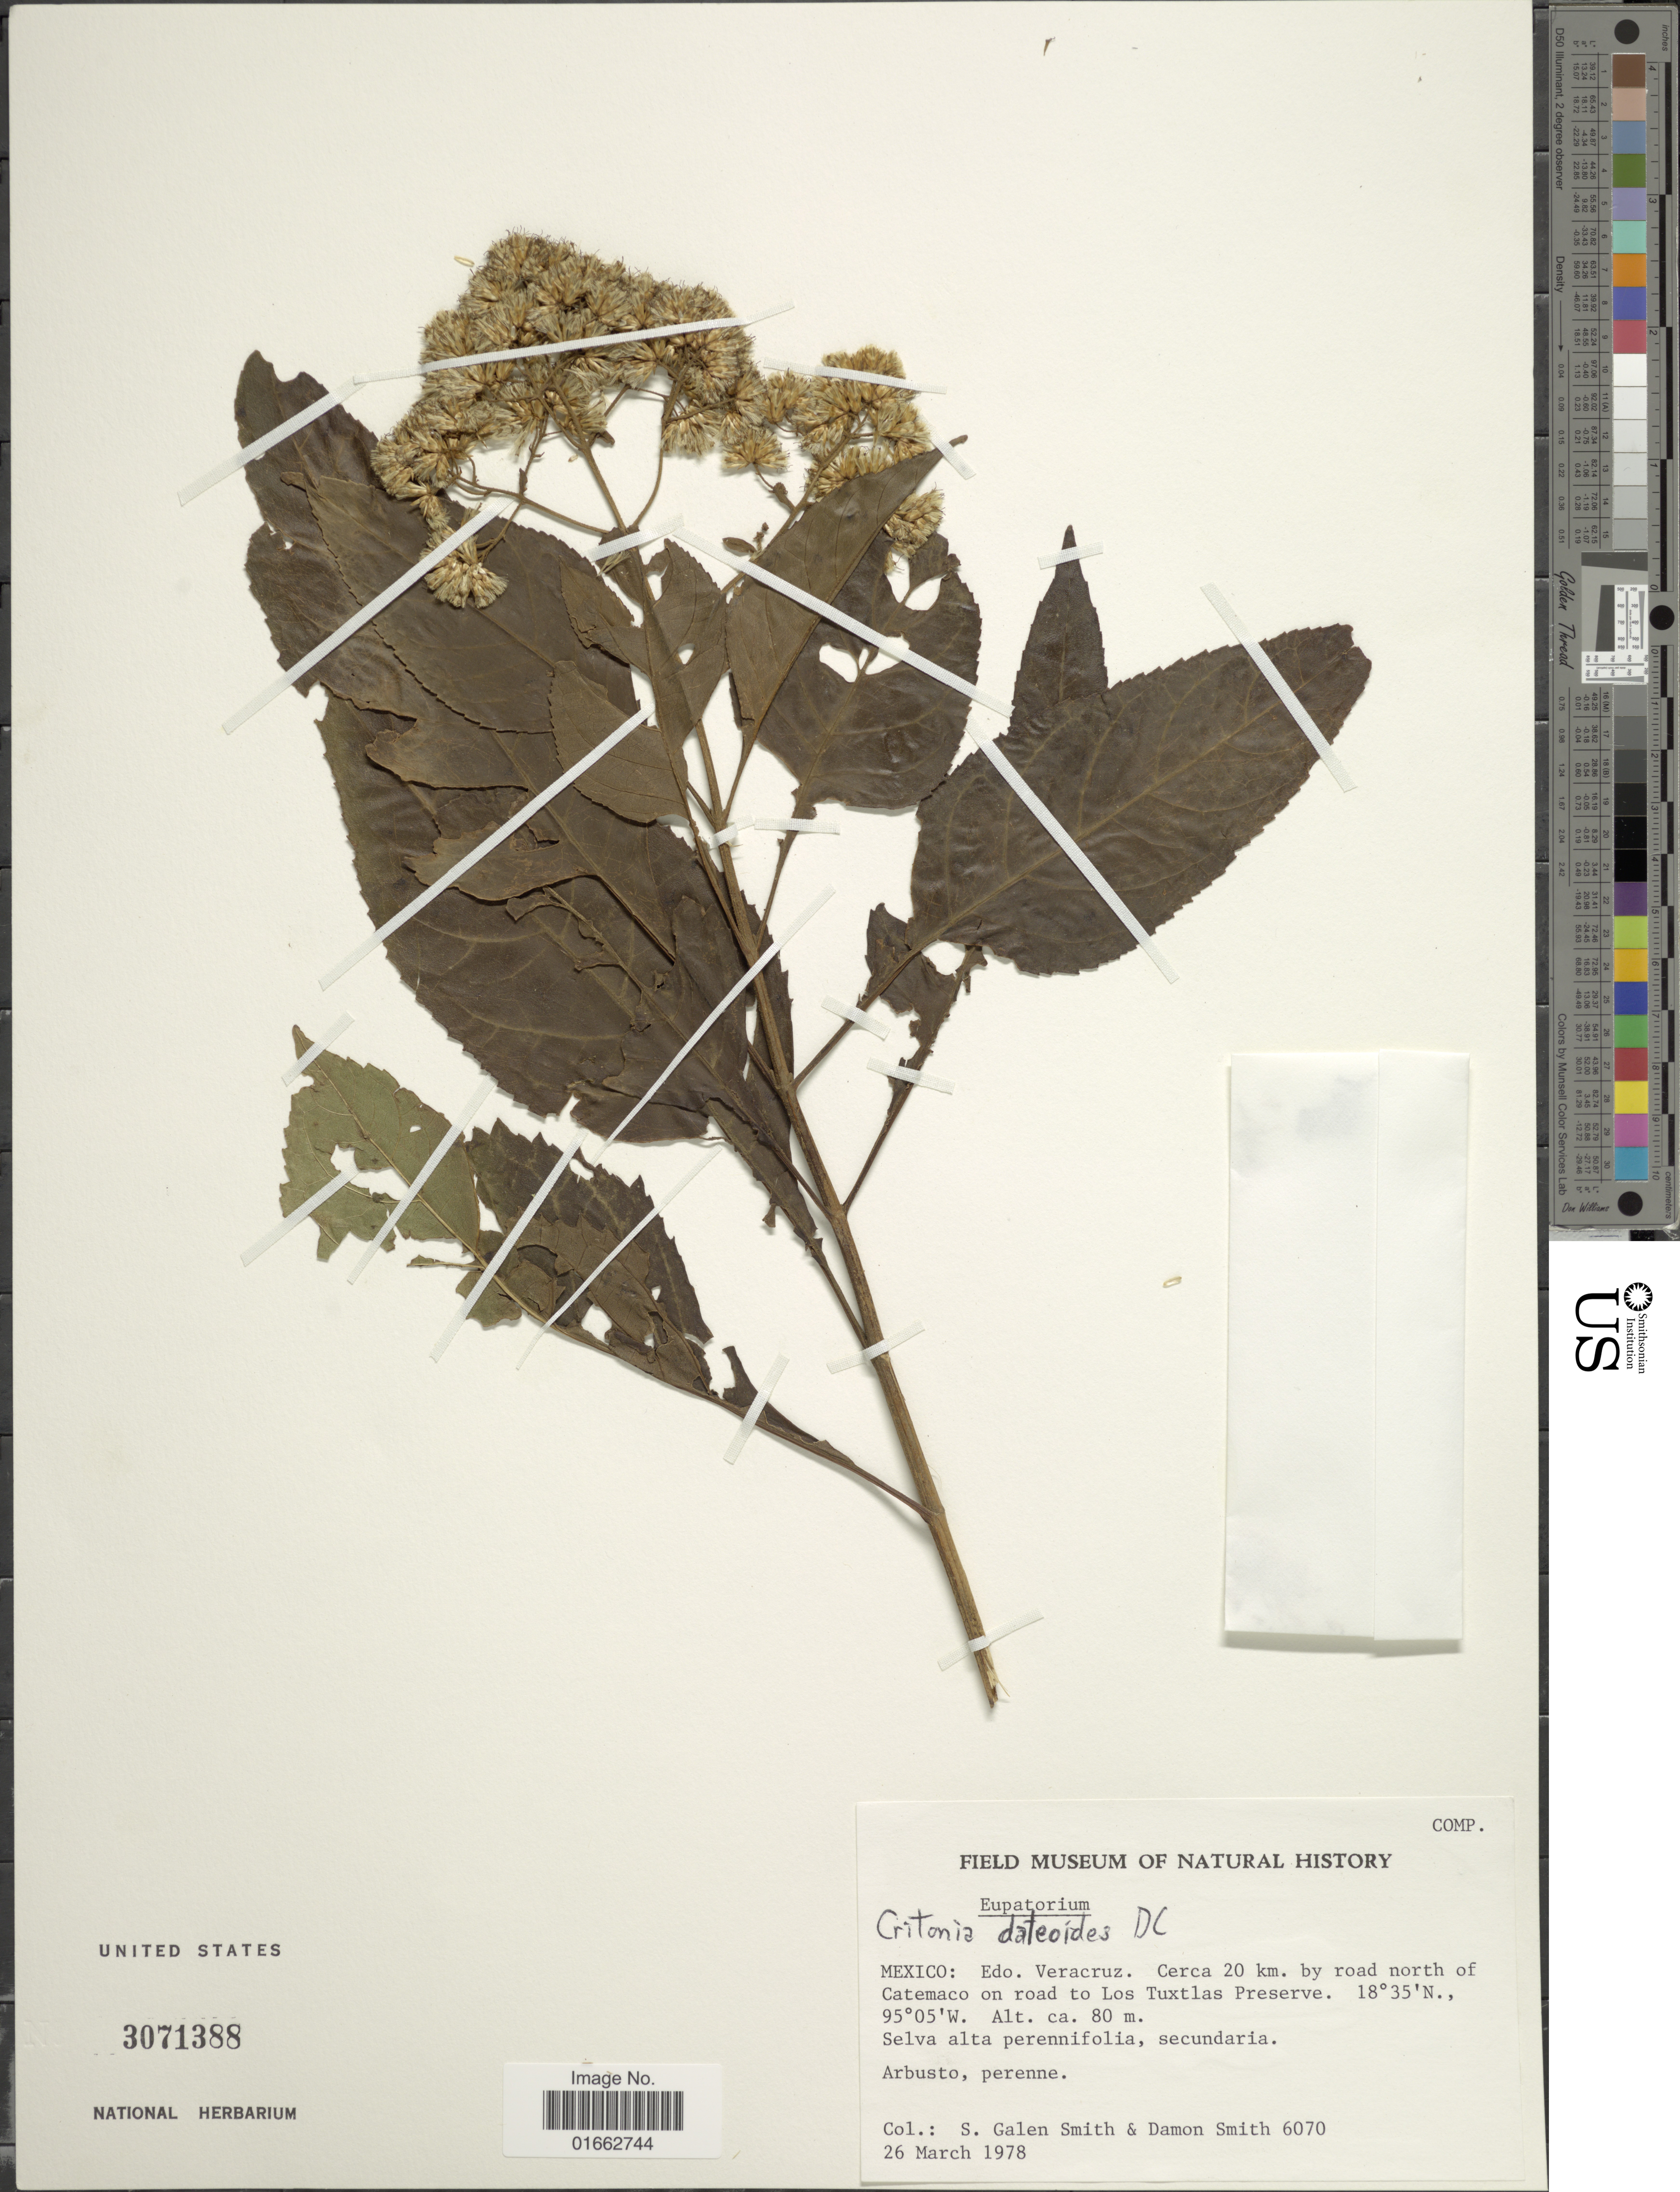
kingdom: Plantae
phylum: Tracheophyta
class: Magnoliopsida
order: Asterales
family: Asteraceae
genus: Critonia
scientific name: Critonia daleoides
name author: DC.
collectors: S. G. Smith & D. A. Smith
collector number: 6070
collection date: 1978-03-26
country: Mexico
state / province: Veracruz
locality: Edo. Veracruz. Cerca 20 km. by road north of Catemaco on road to Los Tuxtlas Preserve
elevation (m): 80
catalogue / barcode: US 3071388